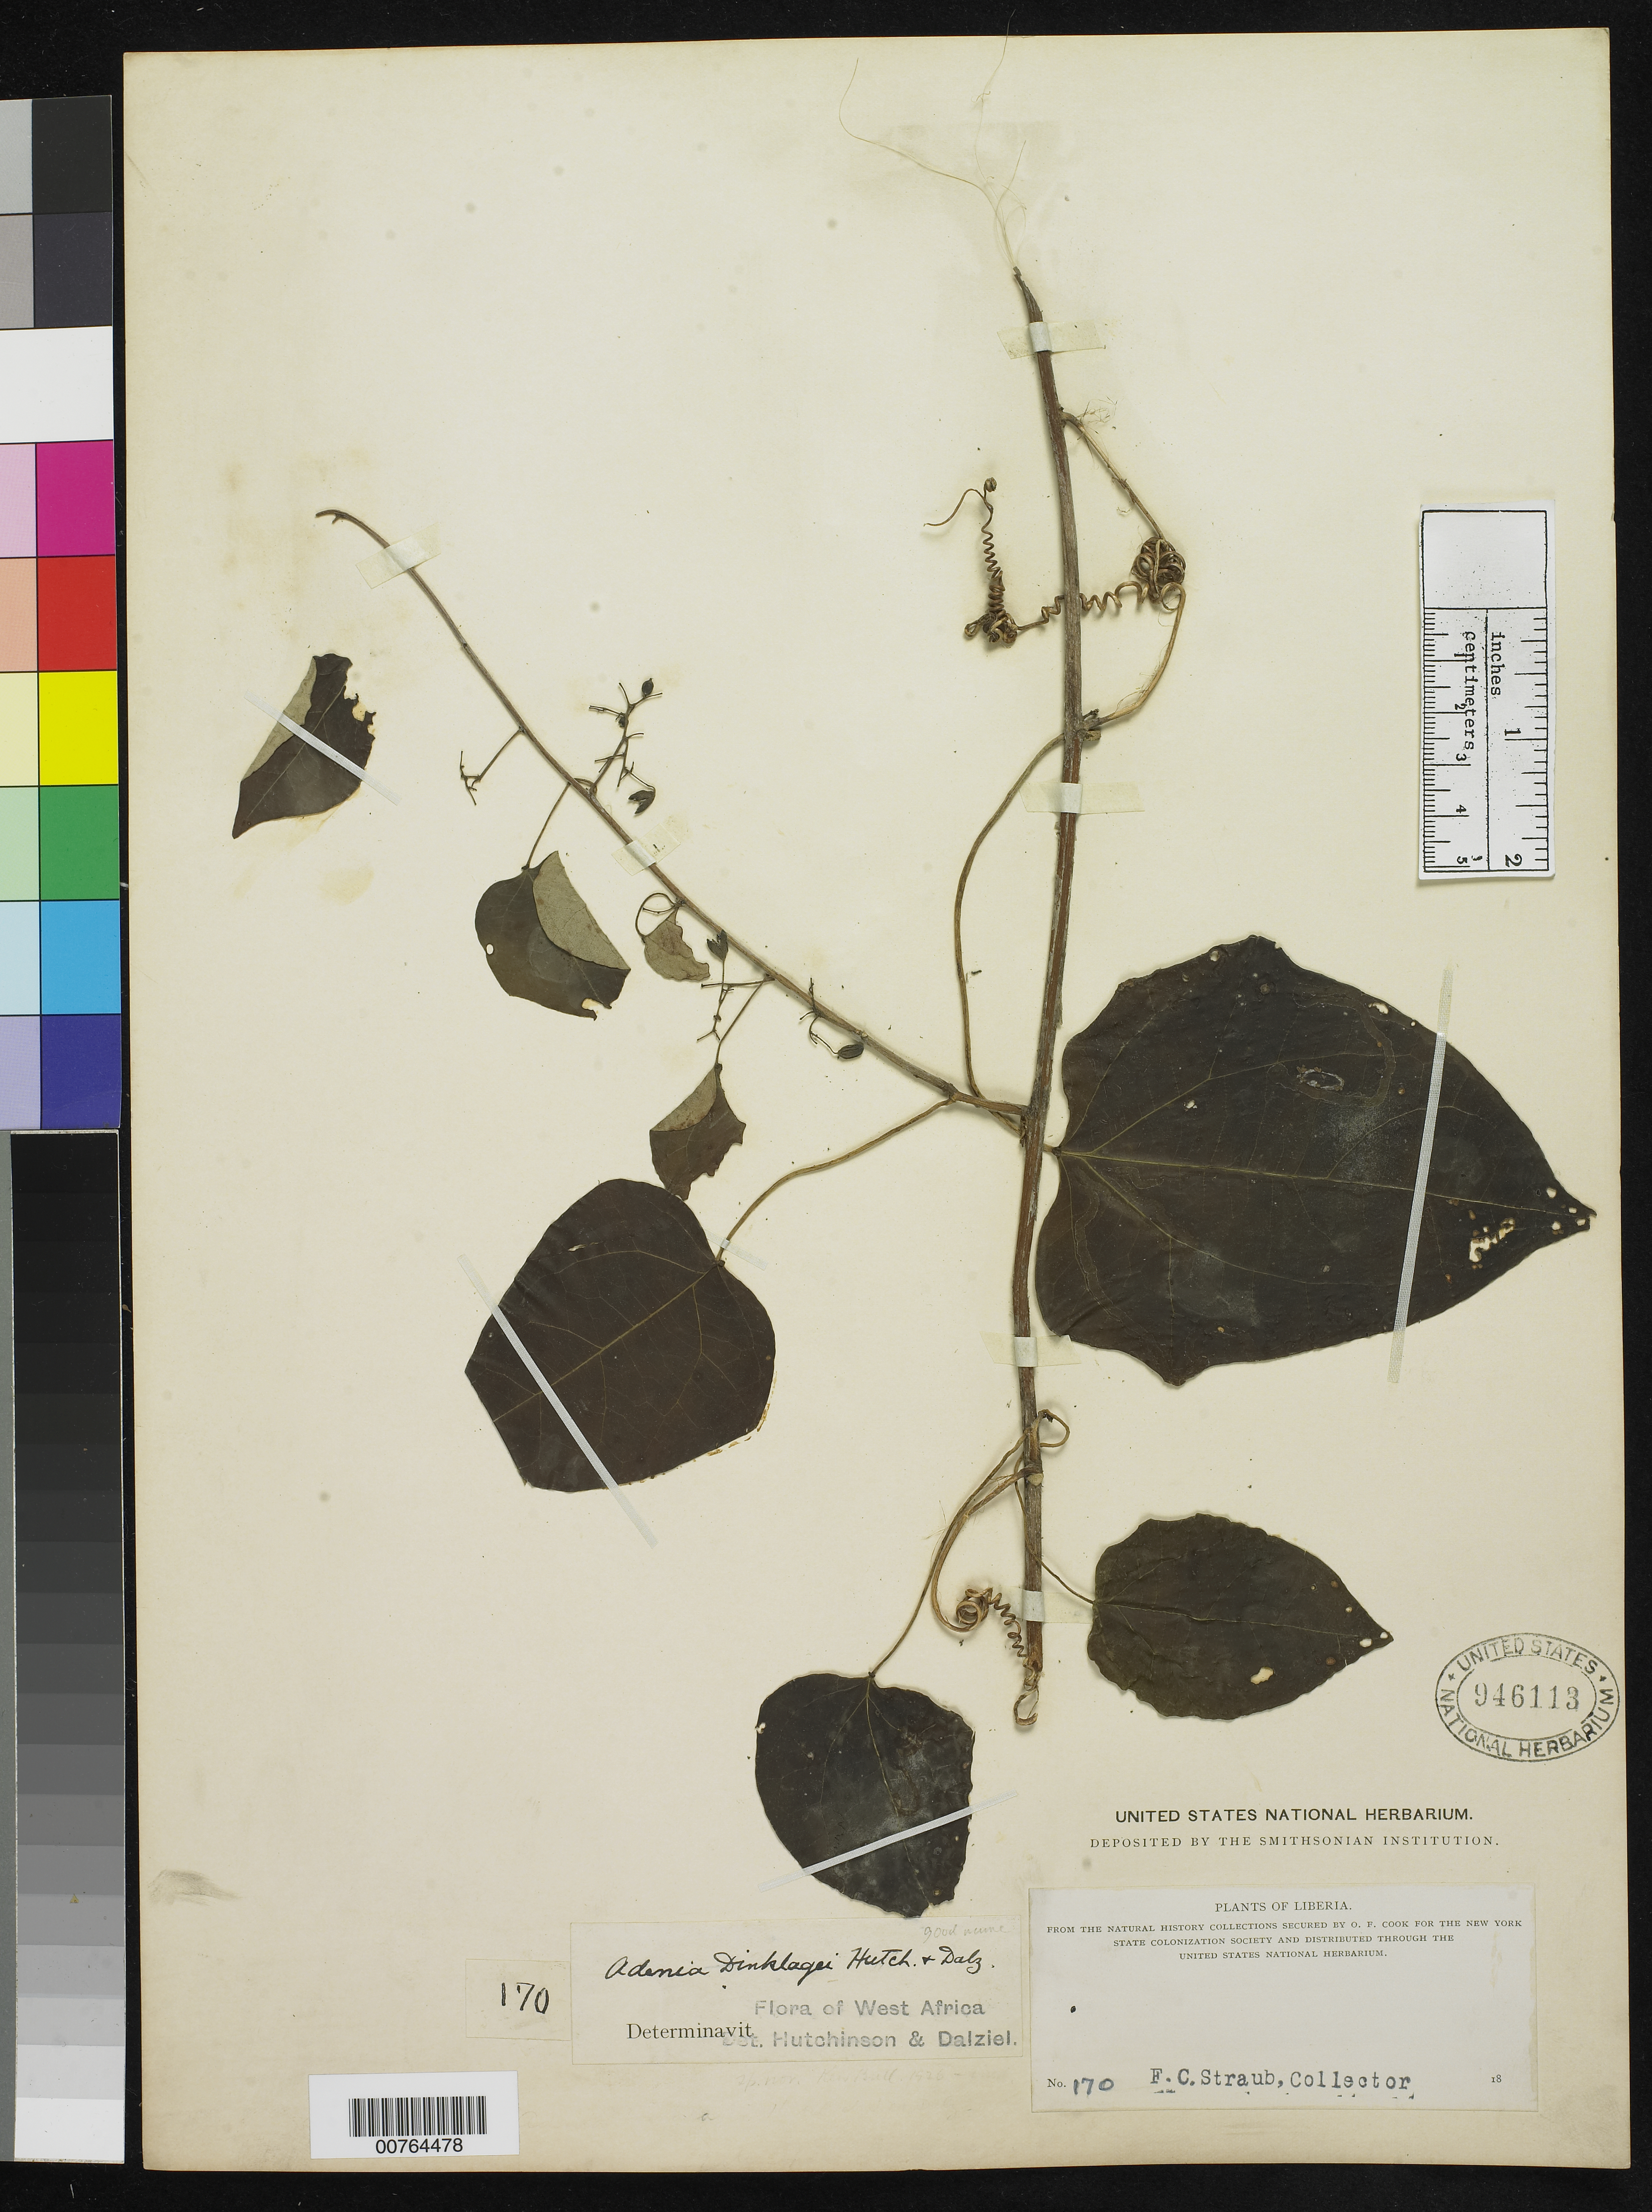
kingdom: Plantae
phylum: Tracheophyta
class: Magnoliopsida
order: Malpighiales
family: Passifloraceae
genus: Adenia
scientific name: Adenia dinklagei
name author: Hutch. & Dalziel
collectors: F. Straub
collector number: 170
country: Liberia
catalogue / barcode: US 946113